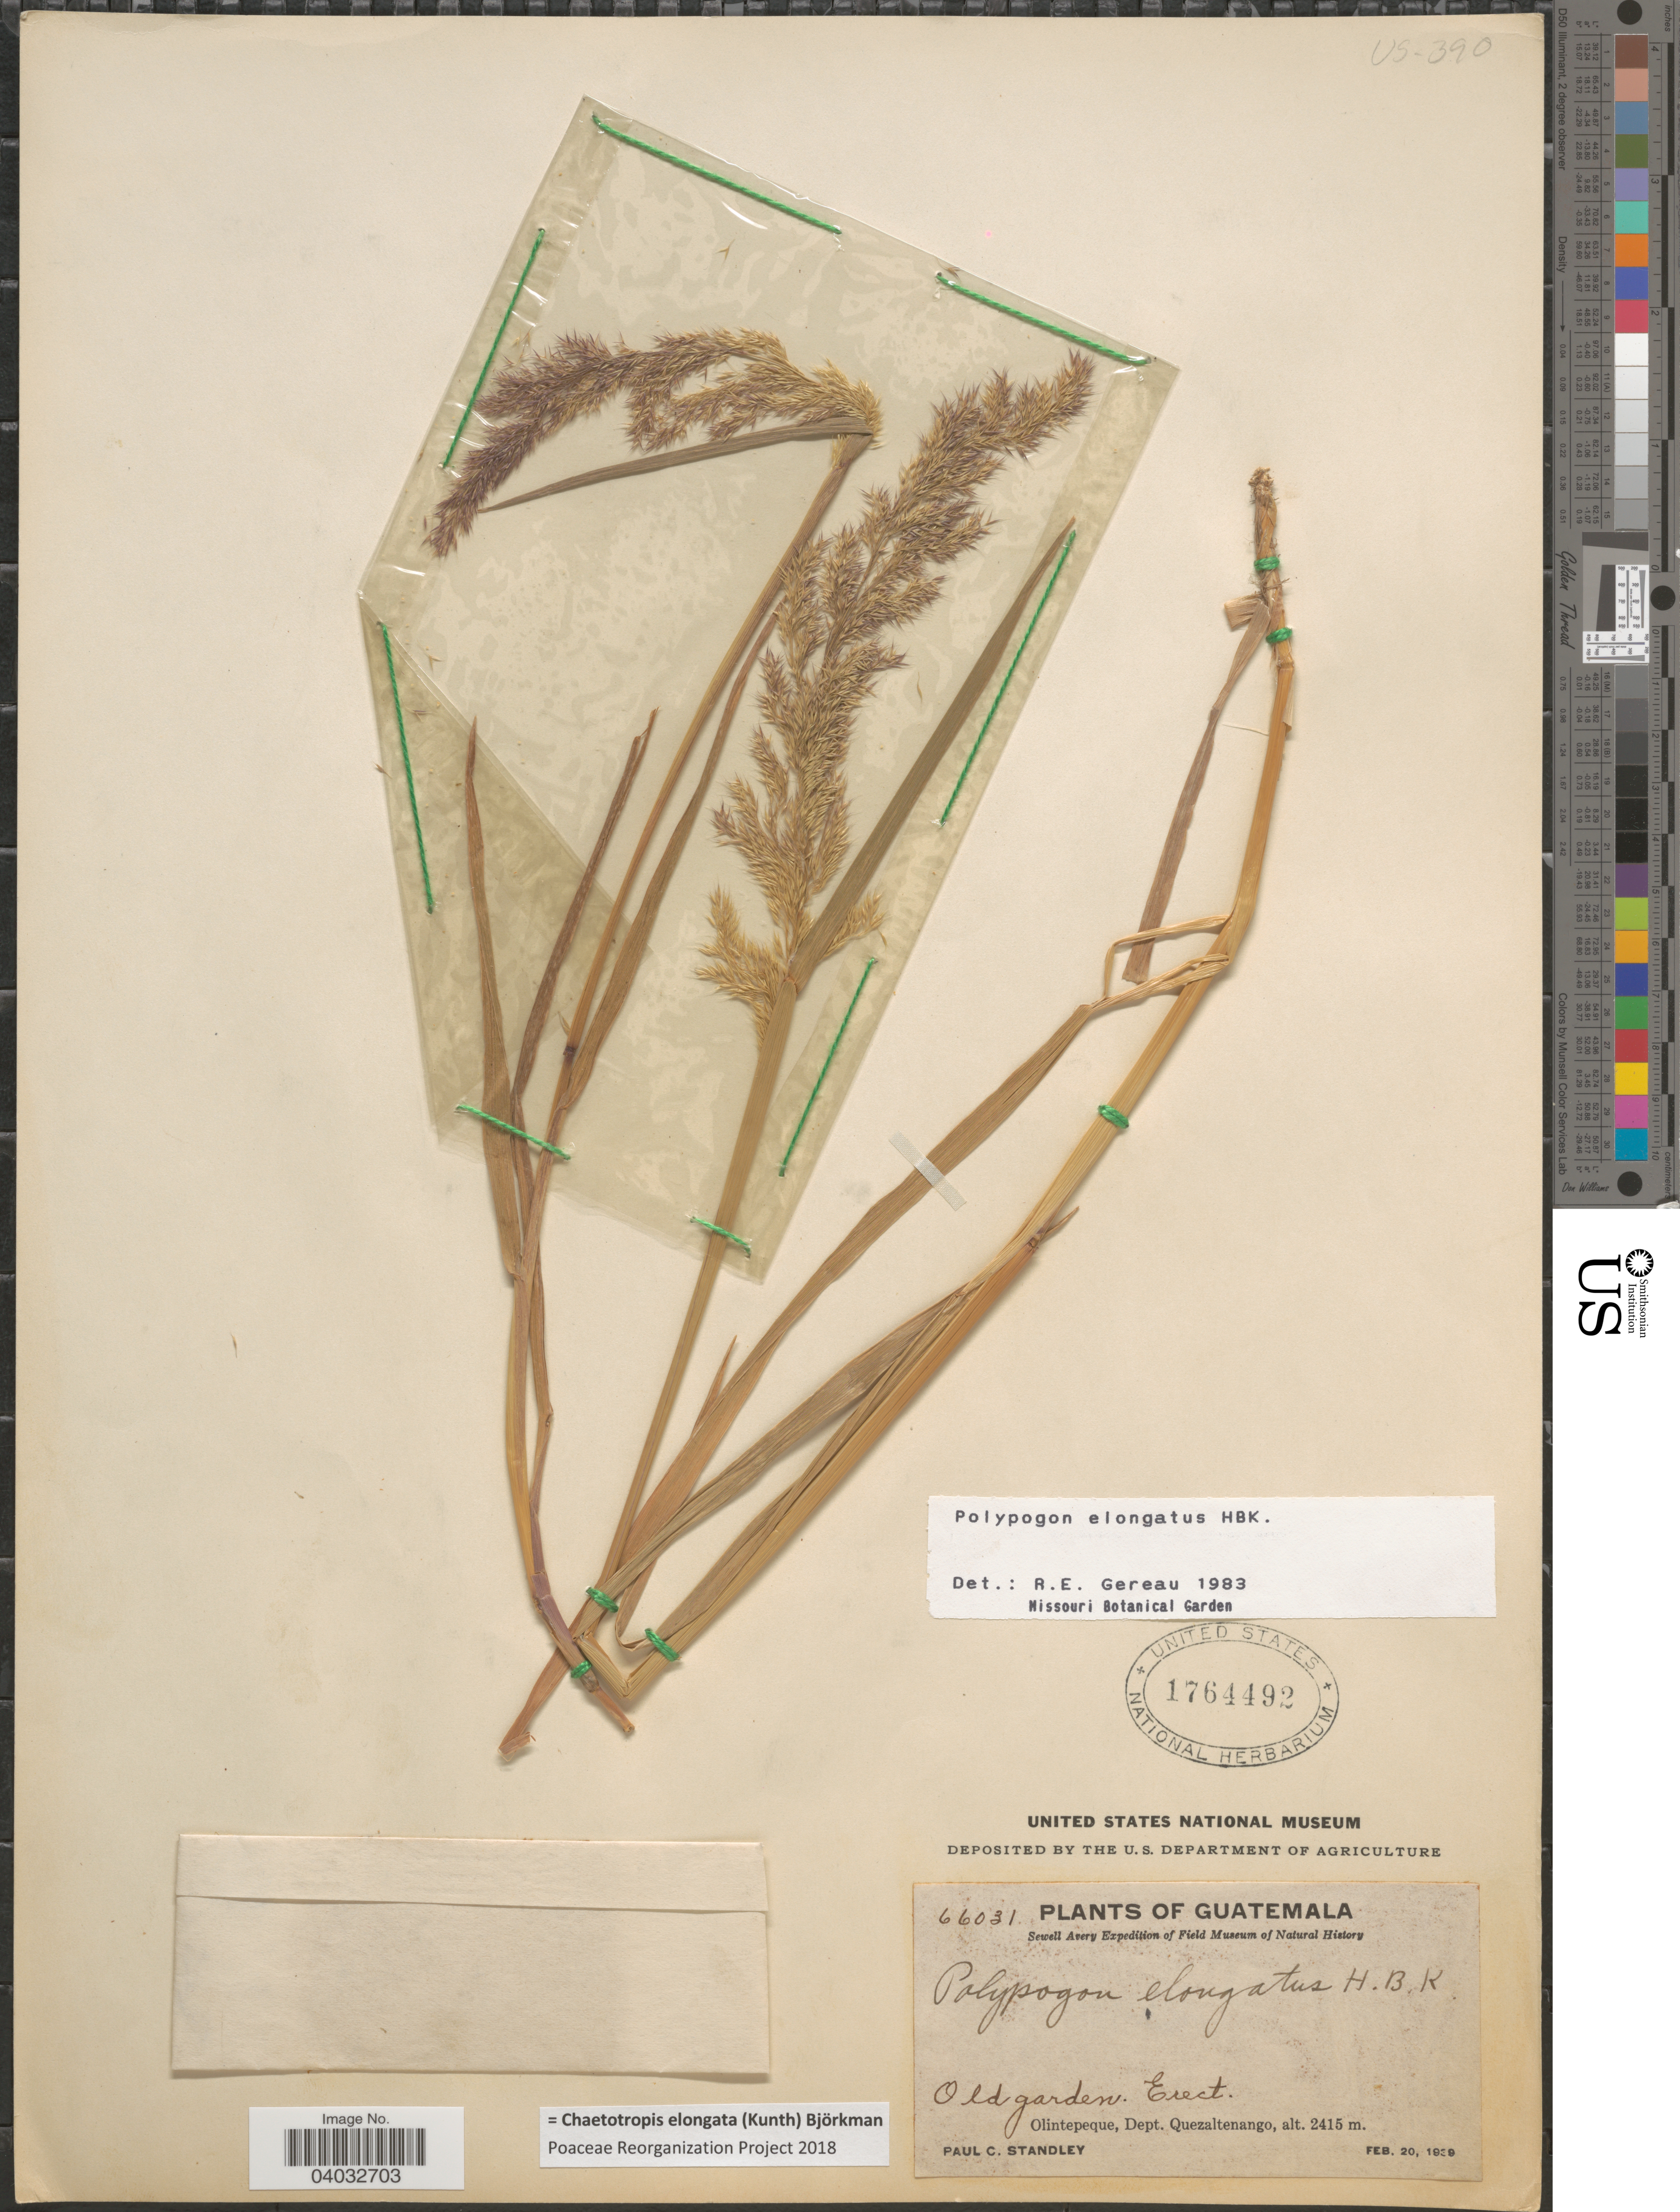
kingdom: Plantae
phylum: Tracheophyta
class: Liliopsida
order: Poales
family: Poaceae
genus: Chaetotropis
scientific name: Chaetotropis elongata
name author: (Kunth) Björkman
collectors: P. C. Standley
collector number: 66031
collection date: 1939-02-20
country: Guatemala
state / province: Quetzaltenango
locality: Old garden [unsure placement] Olintepeque, Dept. Quezaltenango.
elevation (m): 2415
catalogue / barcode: US 1764492